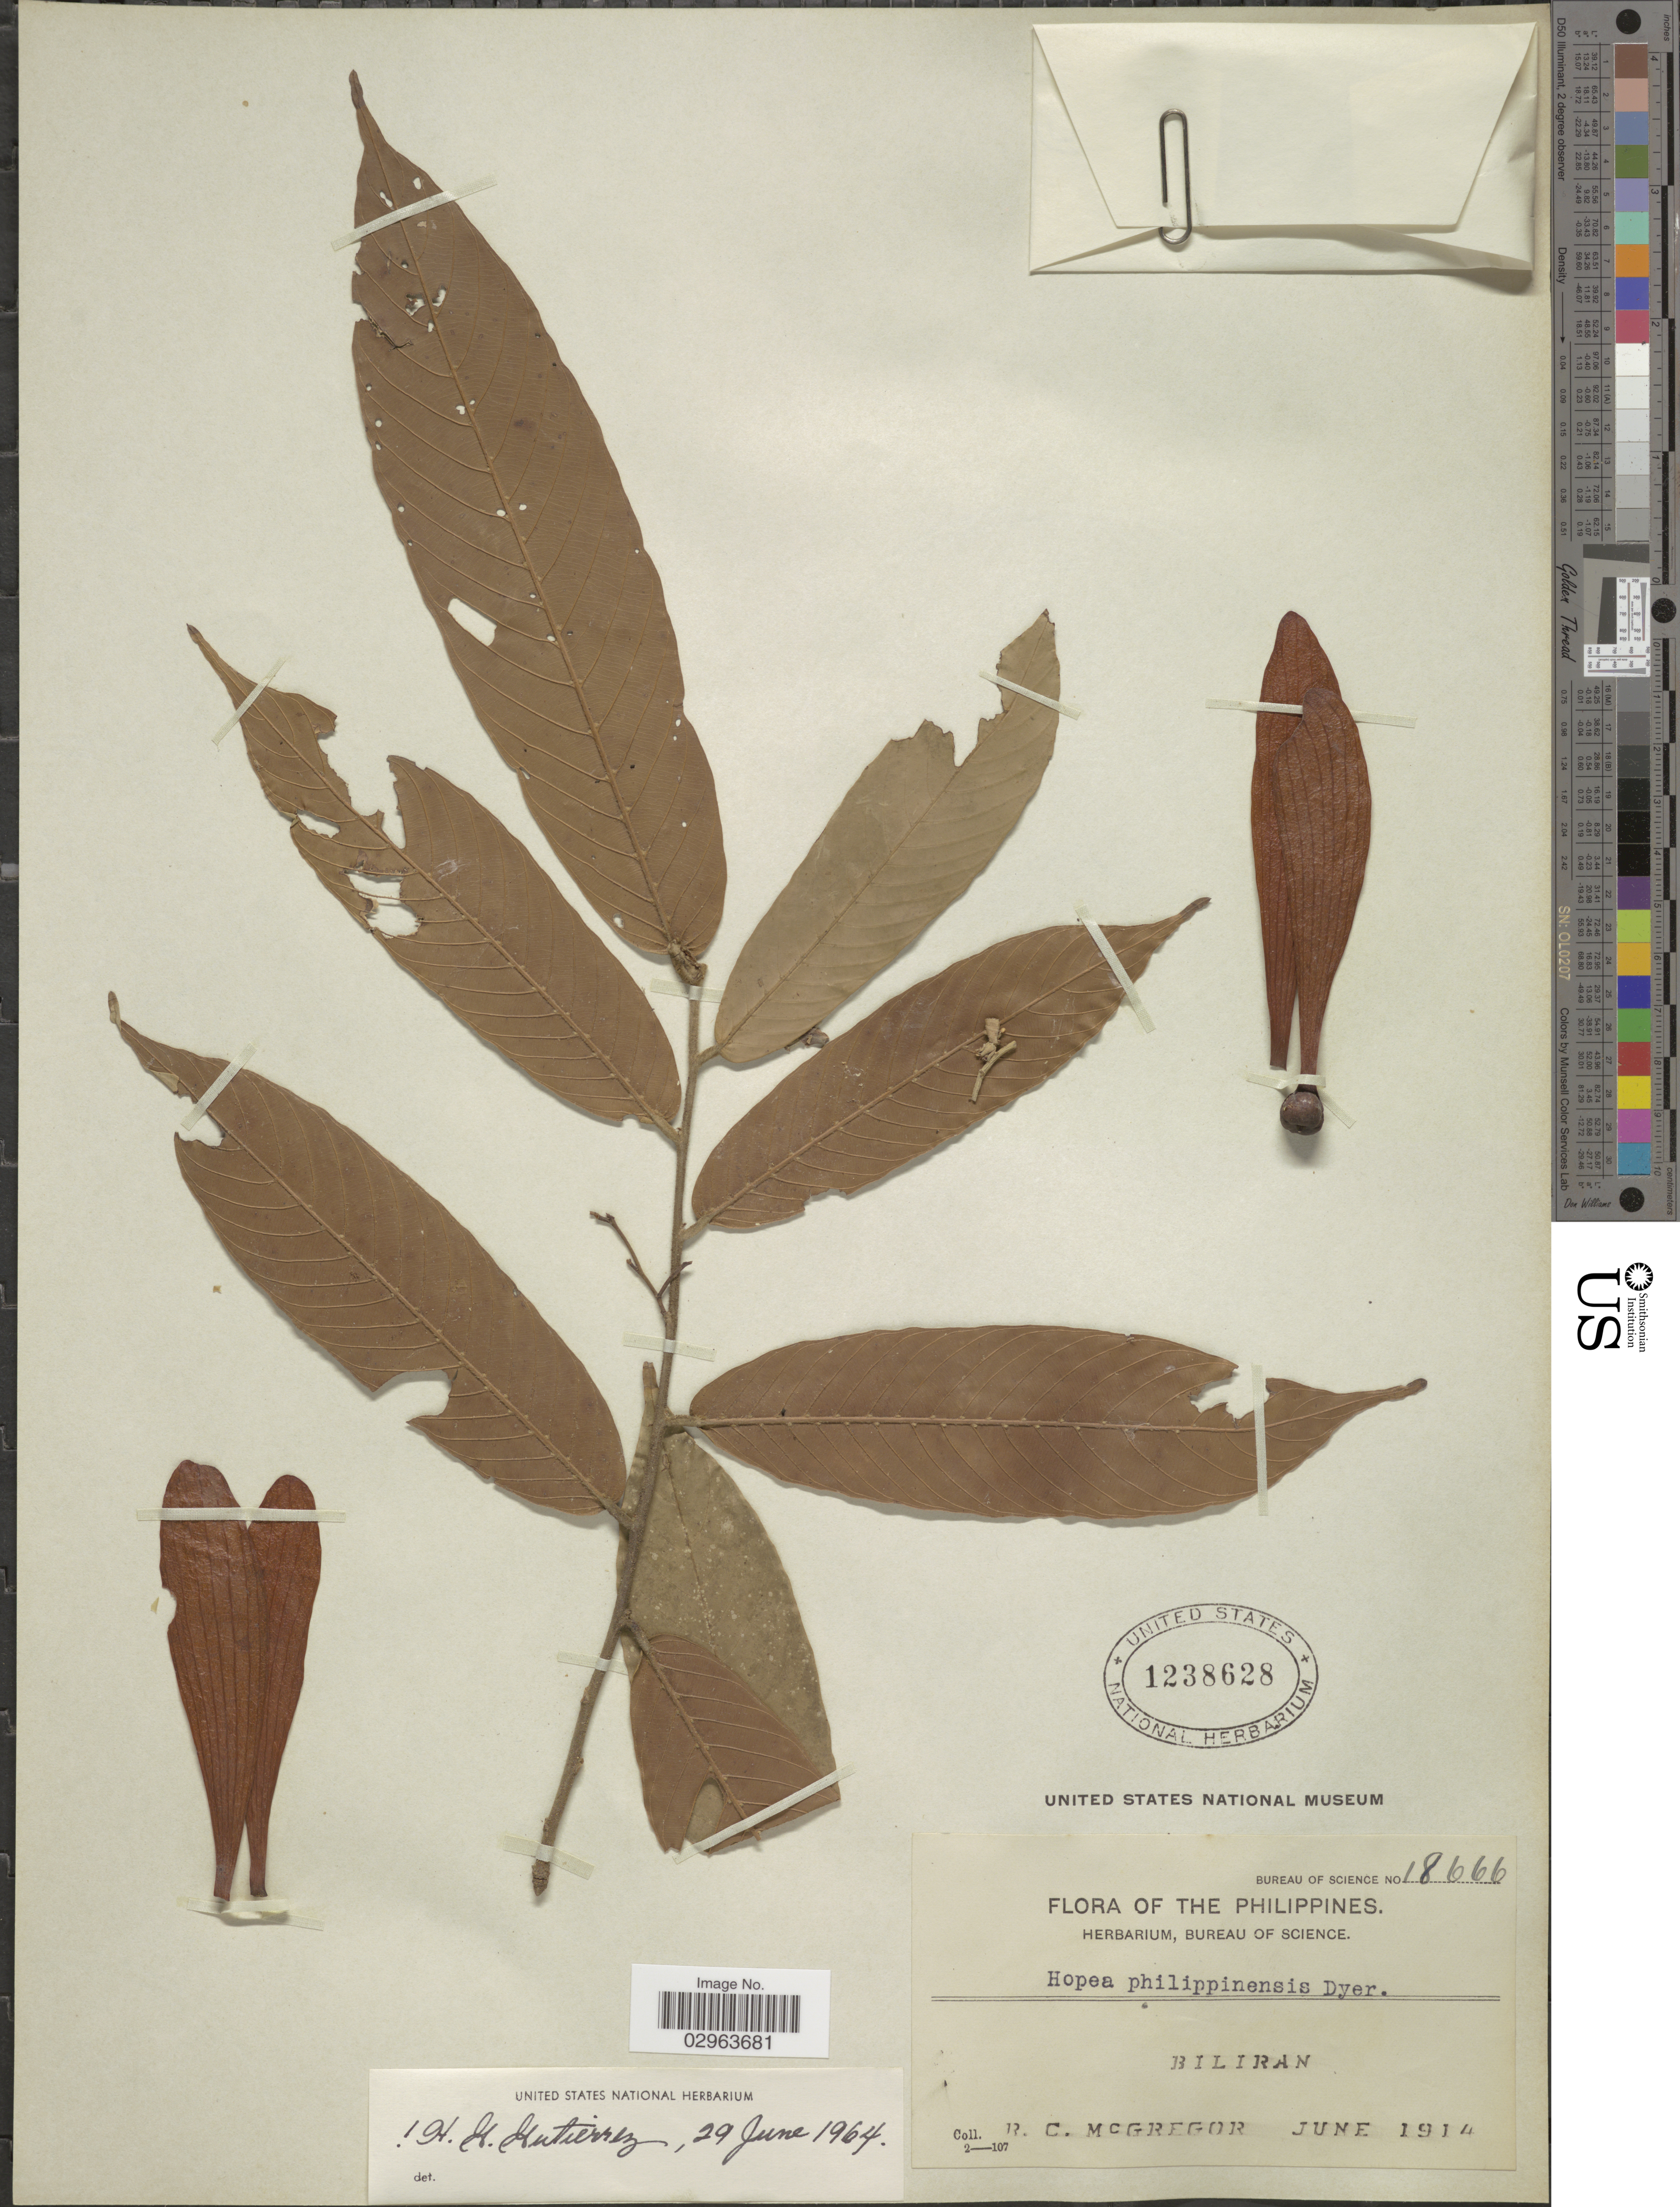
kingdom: Plantae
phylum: Tracheophyta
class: Magnoliopsida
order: Malvales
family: Dipterocarpaceae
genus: Hopea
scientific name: Hopea philippinensis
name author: Dyer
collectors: R. C. McGregor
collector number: Bureau of Science 18666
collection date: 1914-06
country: Philippines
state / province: Eastern Visayas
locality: Biliran.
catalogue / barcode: US 1238628